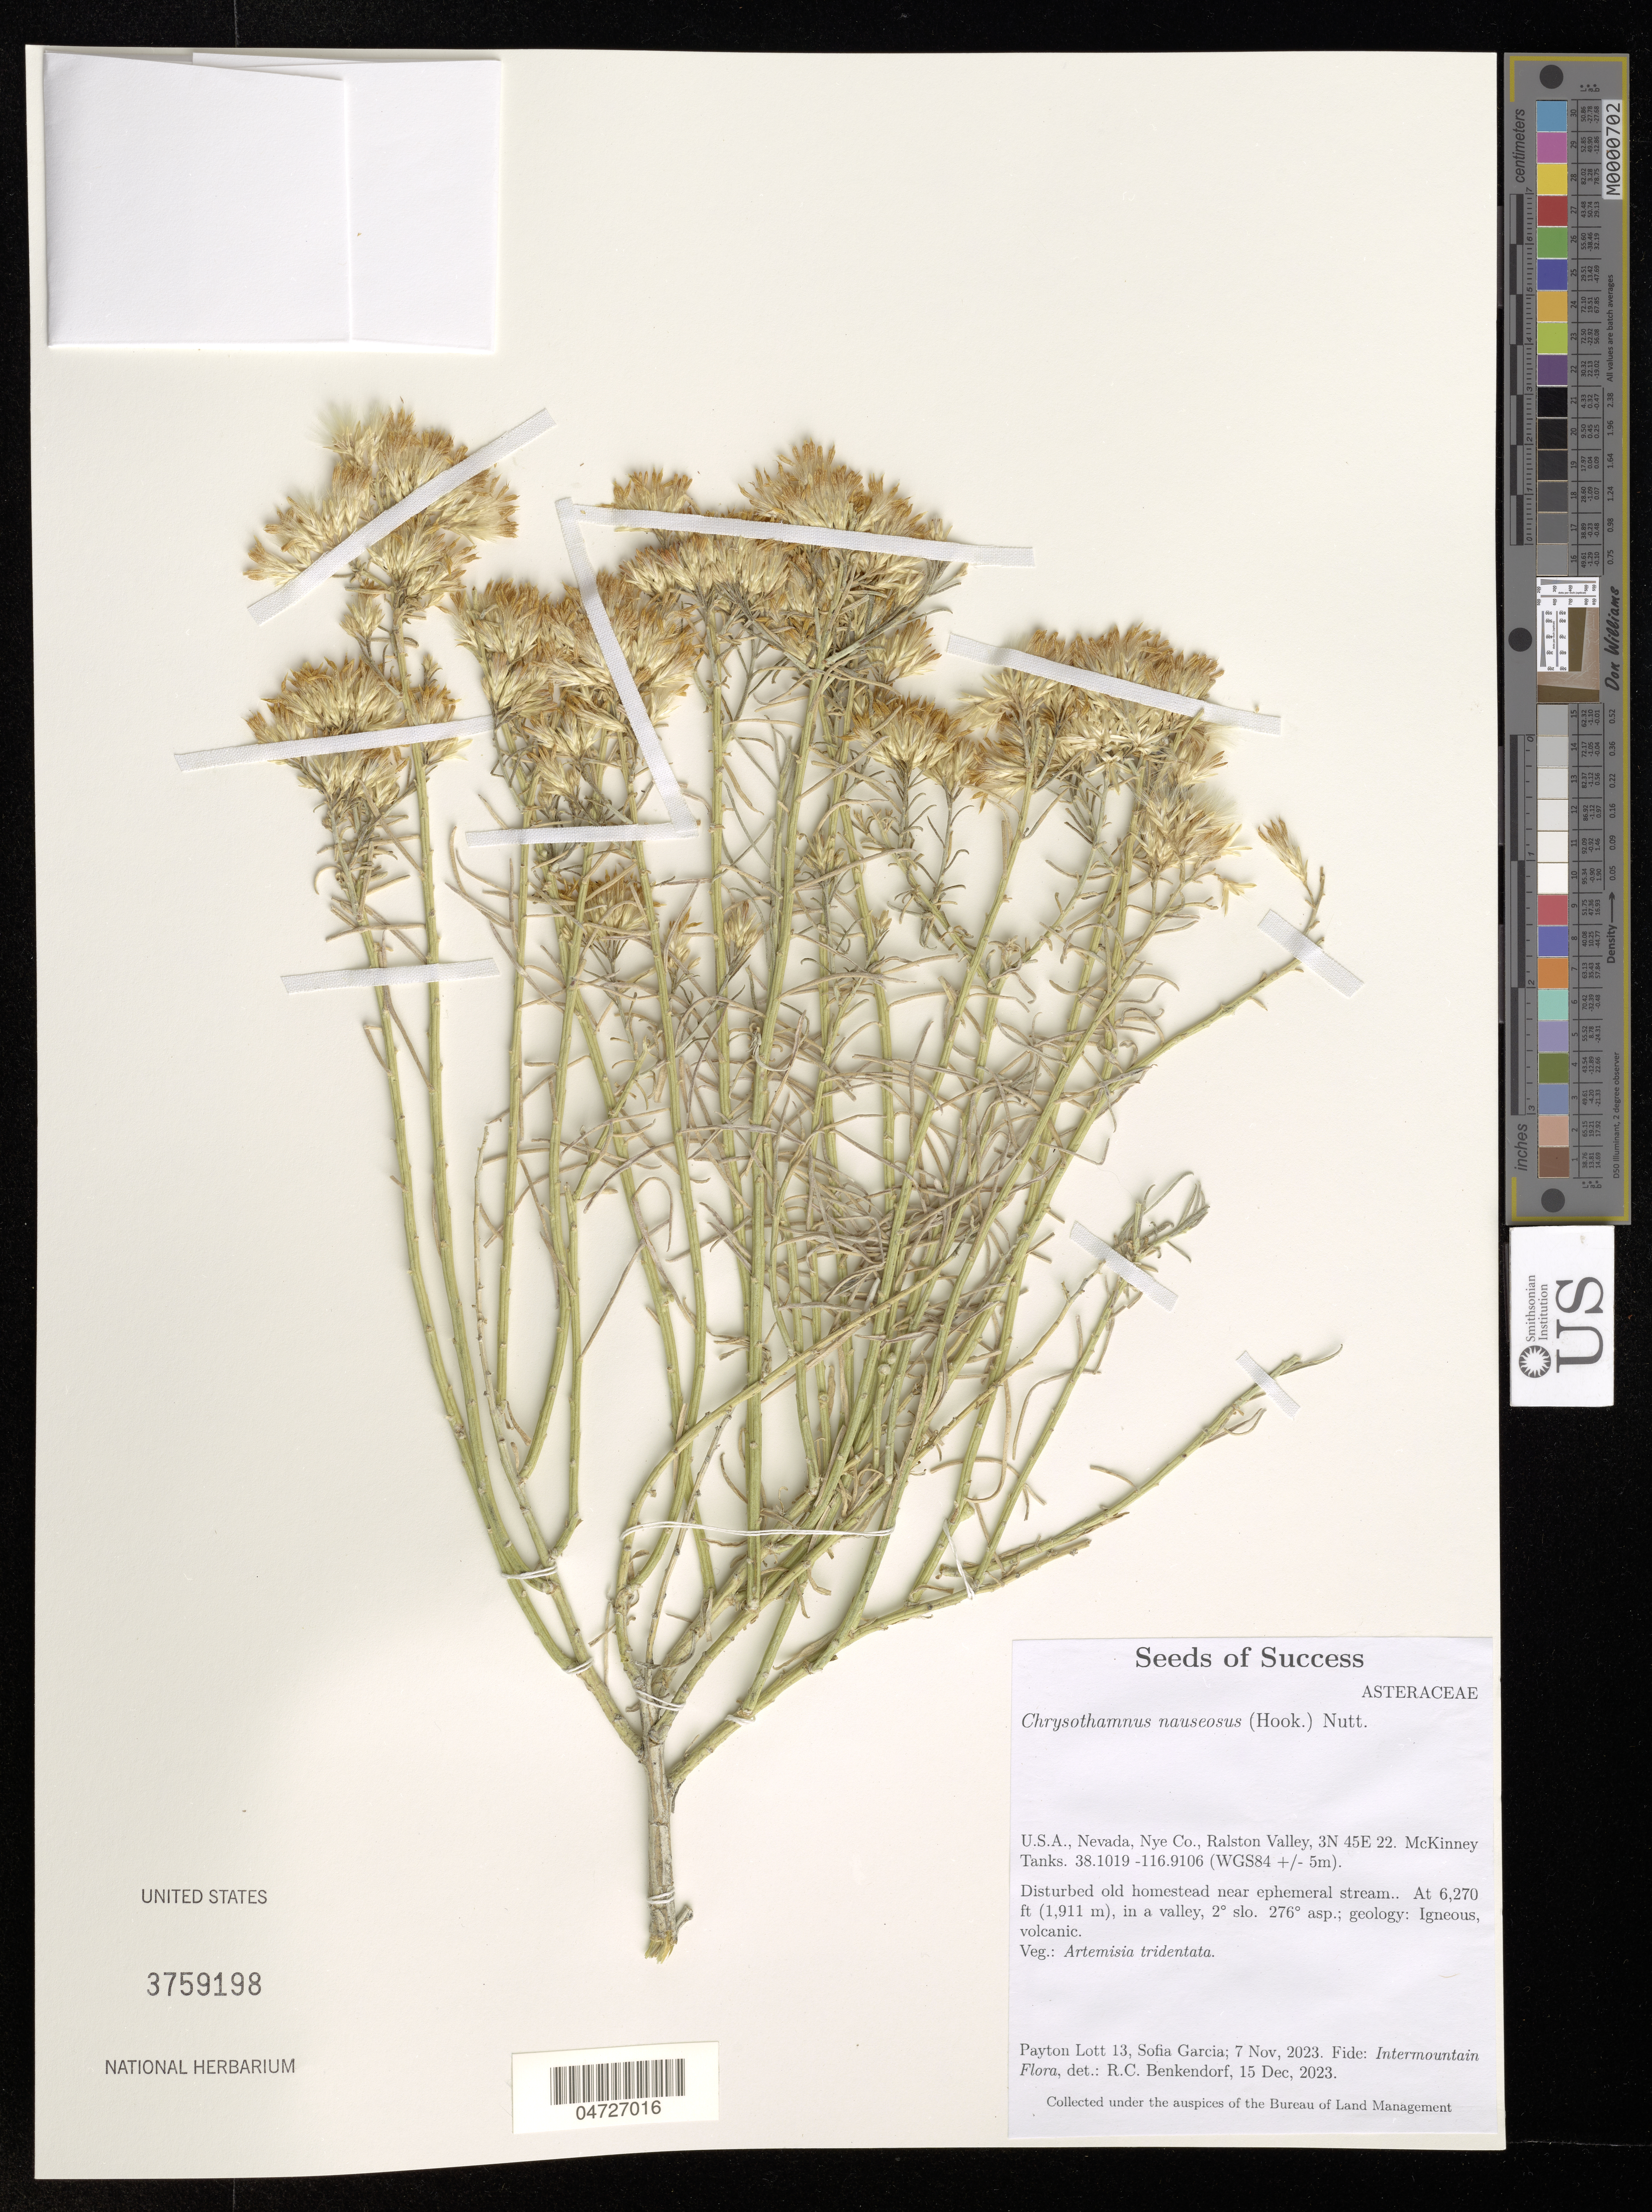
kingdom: Plantae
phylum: Tracheophyta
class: Magnoliopsida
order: Asterales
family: Asteraceae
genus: Chrysothamnus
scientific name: Chrysothamnus nauseosus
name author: (Pall. ex Pursh) Britton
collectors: P. Lott & S. Garcia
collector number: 13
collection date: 2023-11-07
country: United States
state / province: Nevada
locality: Nevada, Nye Co., Ralston Valley. McKinney Tanks. Disturbed old homestead near ephemeral stream.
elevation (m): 5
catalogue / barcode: US 3759198